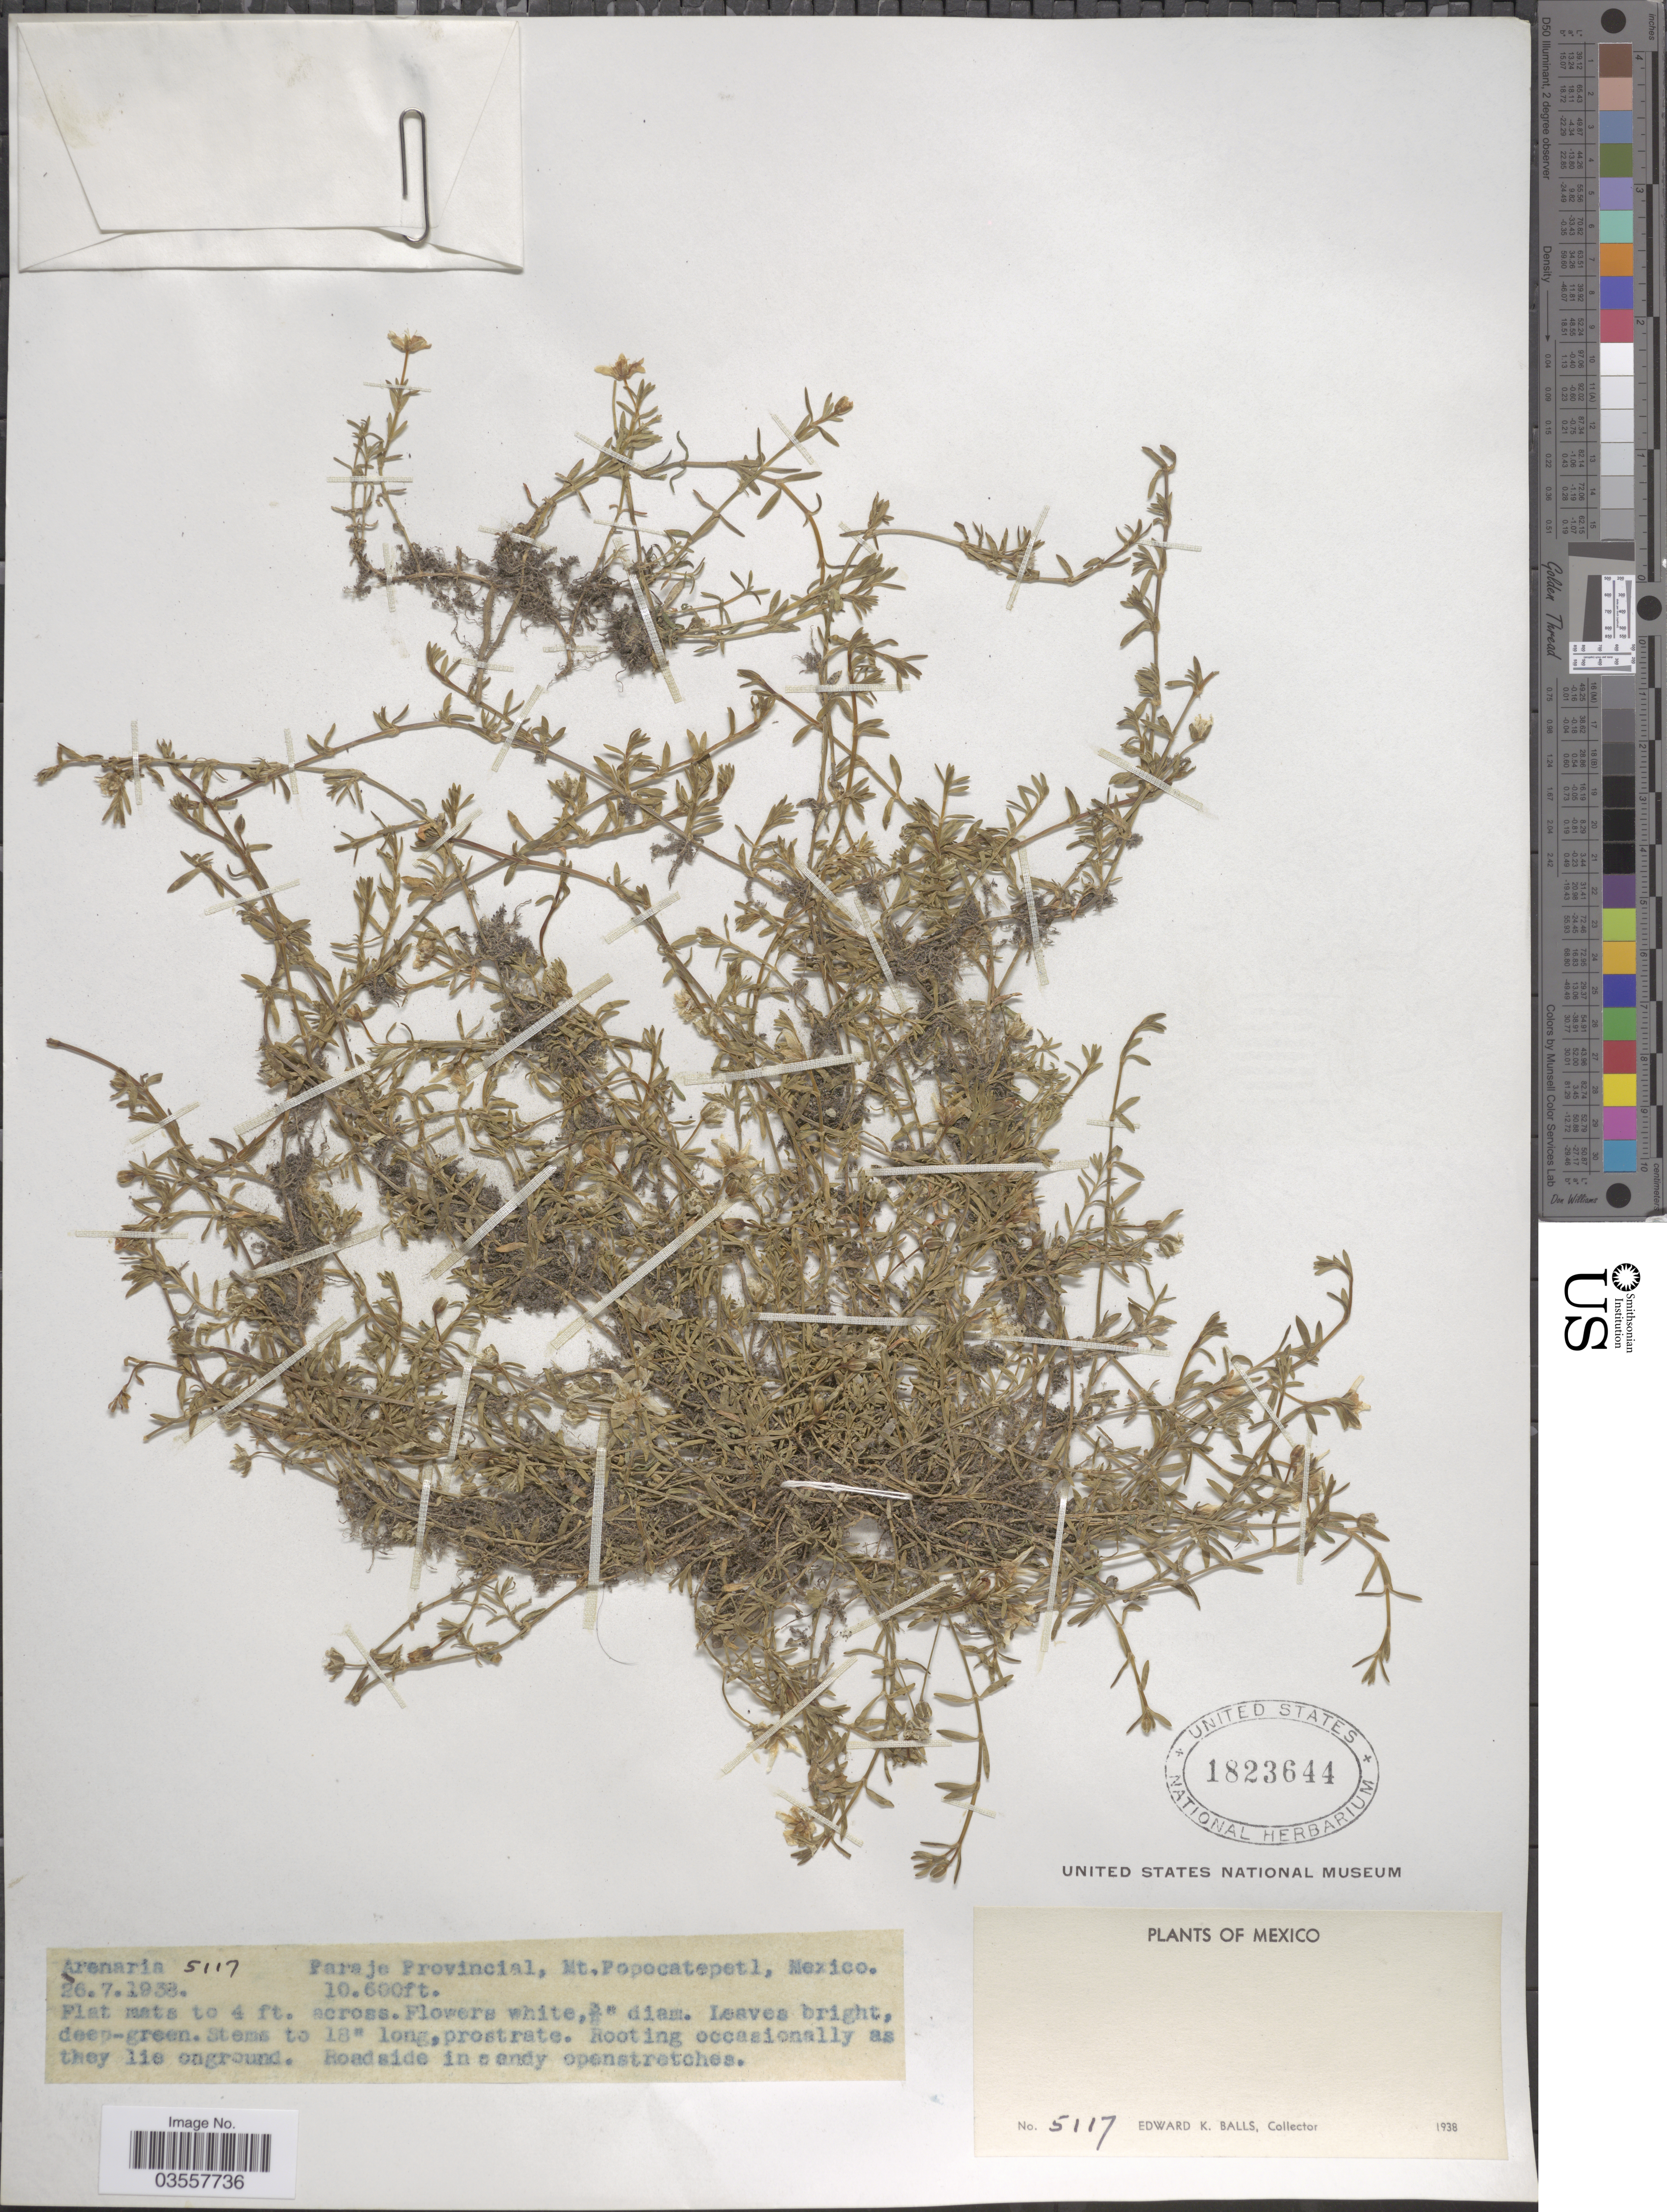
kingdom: Plantae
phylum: Tracheophyta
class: Magnoliopsida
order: Caryophyllales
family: Caryophyllaceae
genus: Arenaria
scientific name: Arenaria sp.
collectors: E. K. Balls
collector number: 5117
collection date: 1938-07-26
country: Mexico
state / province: Mexico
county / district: Atlautla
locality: Paraje Provincial, Mt. Popocatépetl.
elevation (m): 3231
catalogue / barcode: US 1823644